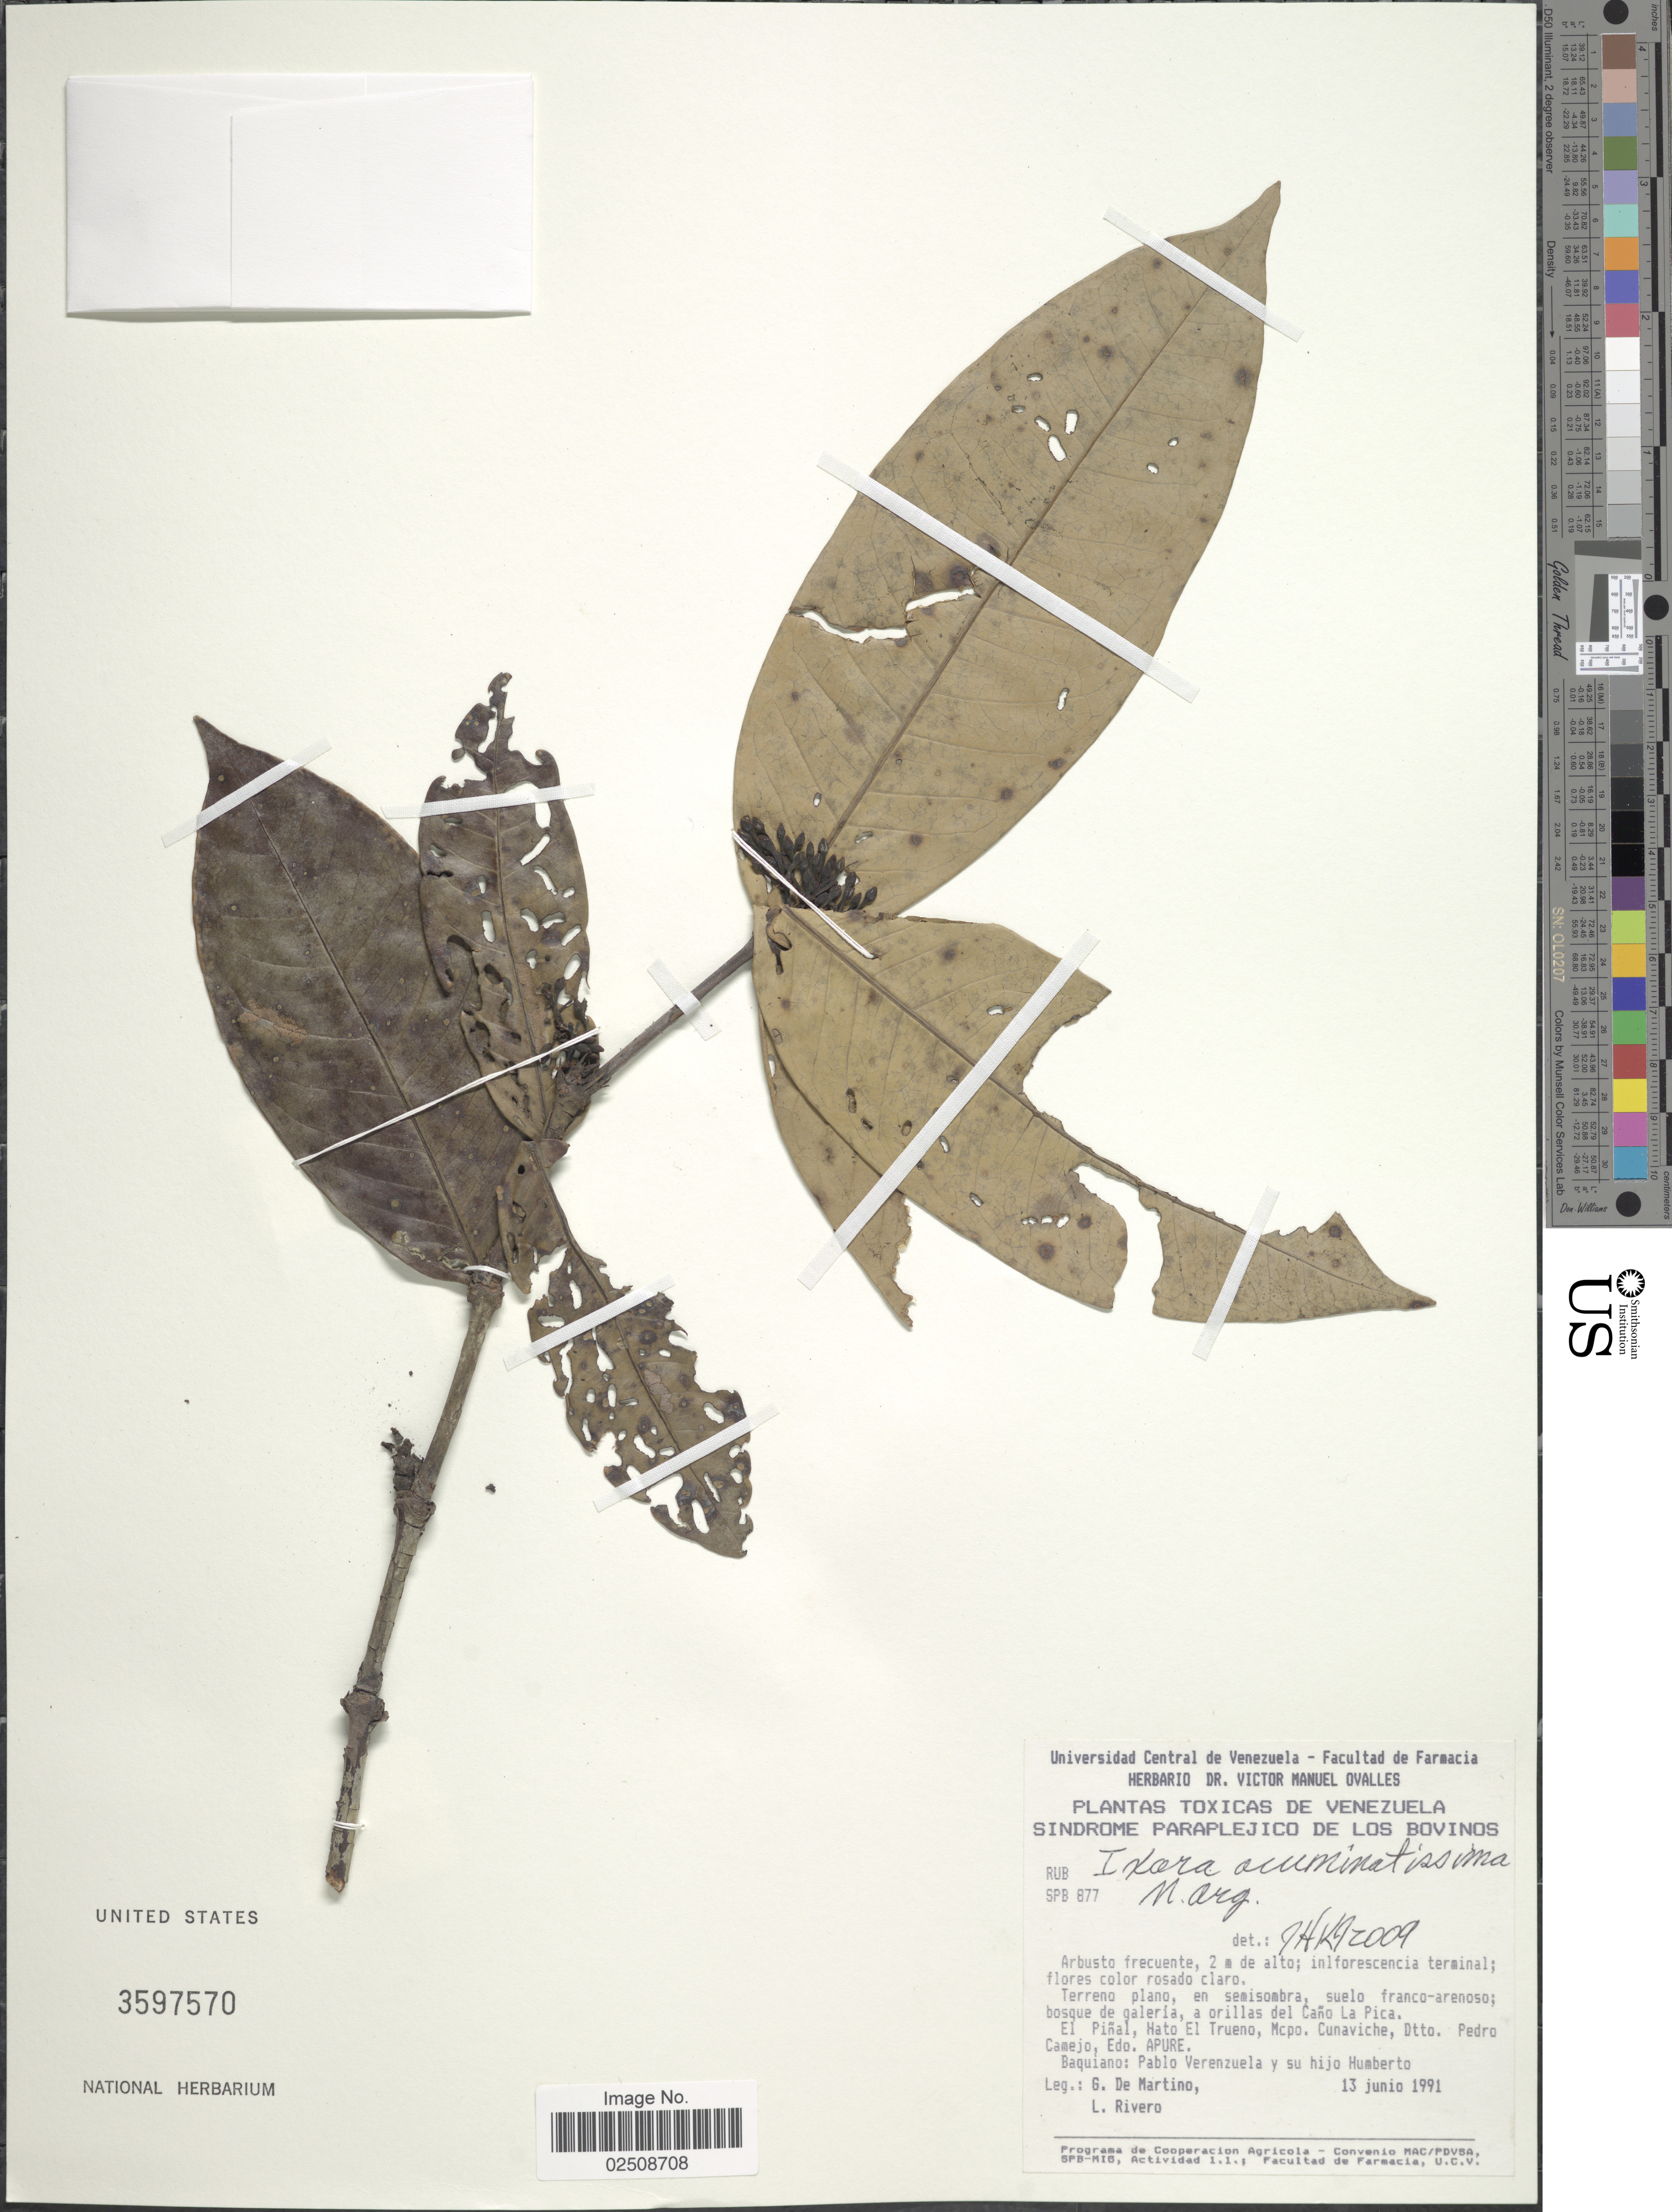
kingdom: Plantae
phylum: Tracheophyta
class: Magnoliopsida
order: Gentianales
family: Rubiaceae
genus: Ixora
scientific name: Ixora acuminatissima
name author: Müll. Arg.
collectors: G. De Martino & L. Rivero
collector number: SPB877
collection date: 1991-06-13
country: Venezuela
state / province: Apure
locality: A orillas del Cano La Pica. El Pinal, Hato El Truneo, Mcpo. Cunaviche, Dtto. Pedro Camejo, Edo. Apure. Baquiano: Pablo Verenzuela y su hijo Humberto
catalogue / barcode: US 3597570